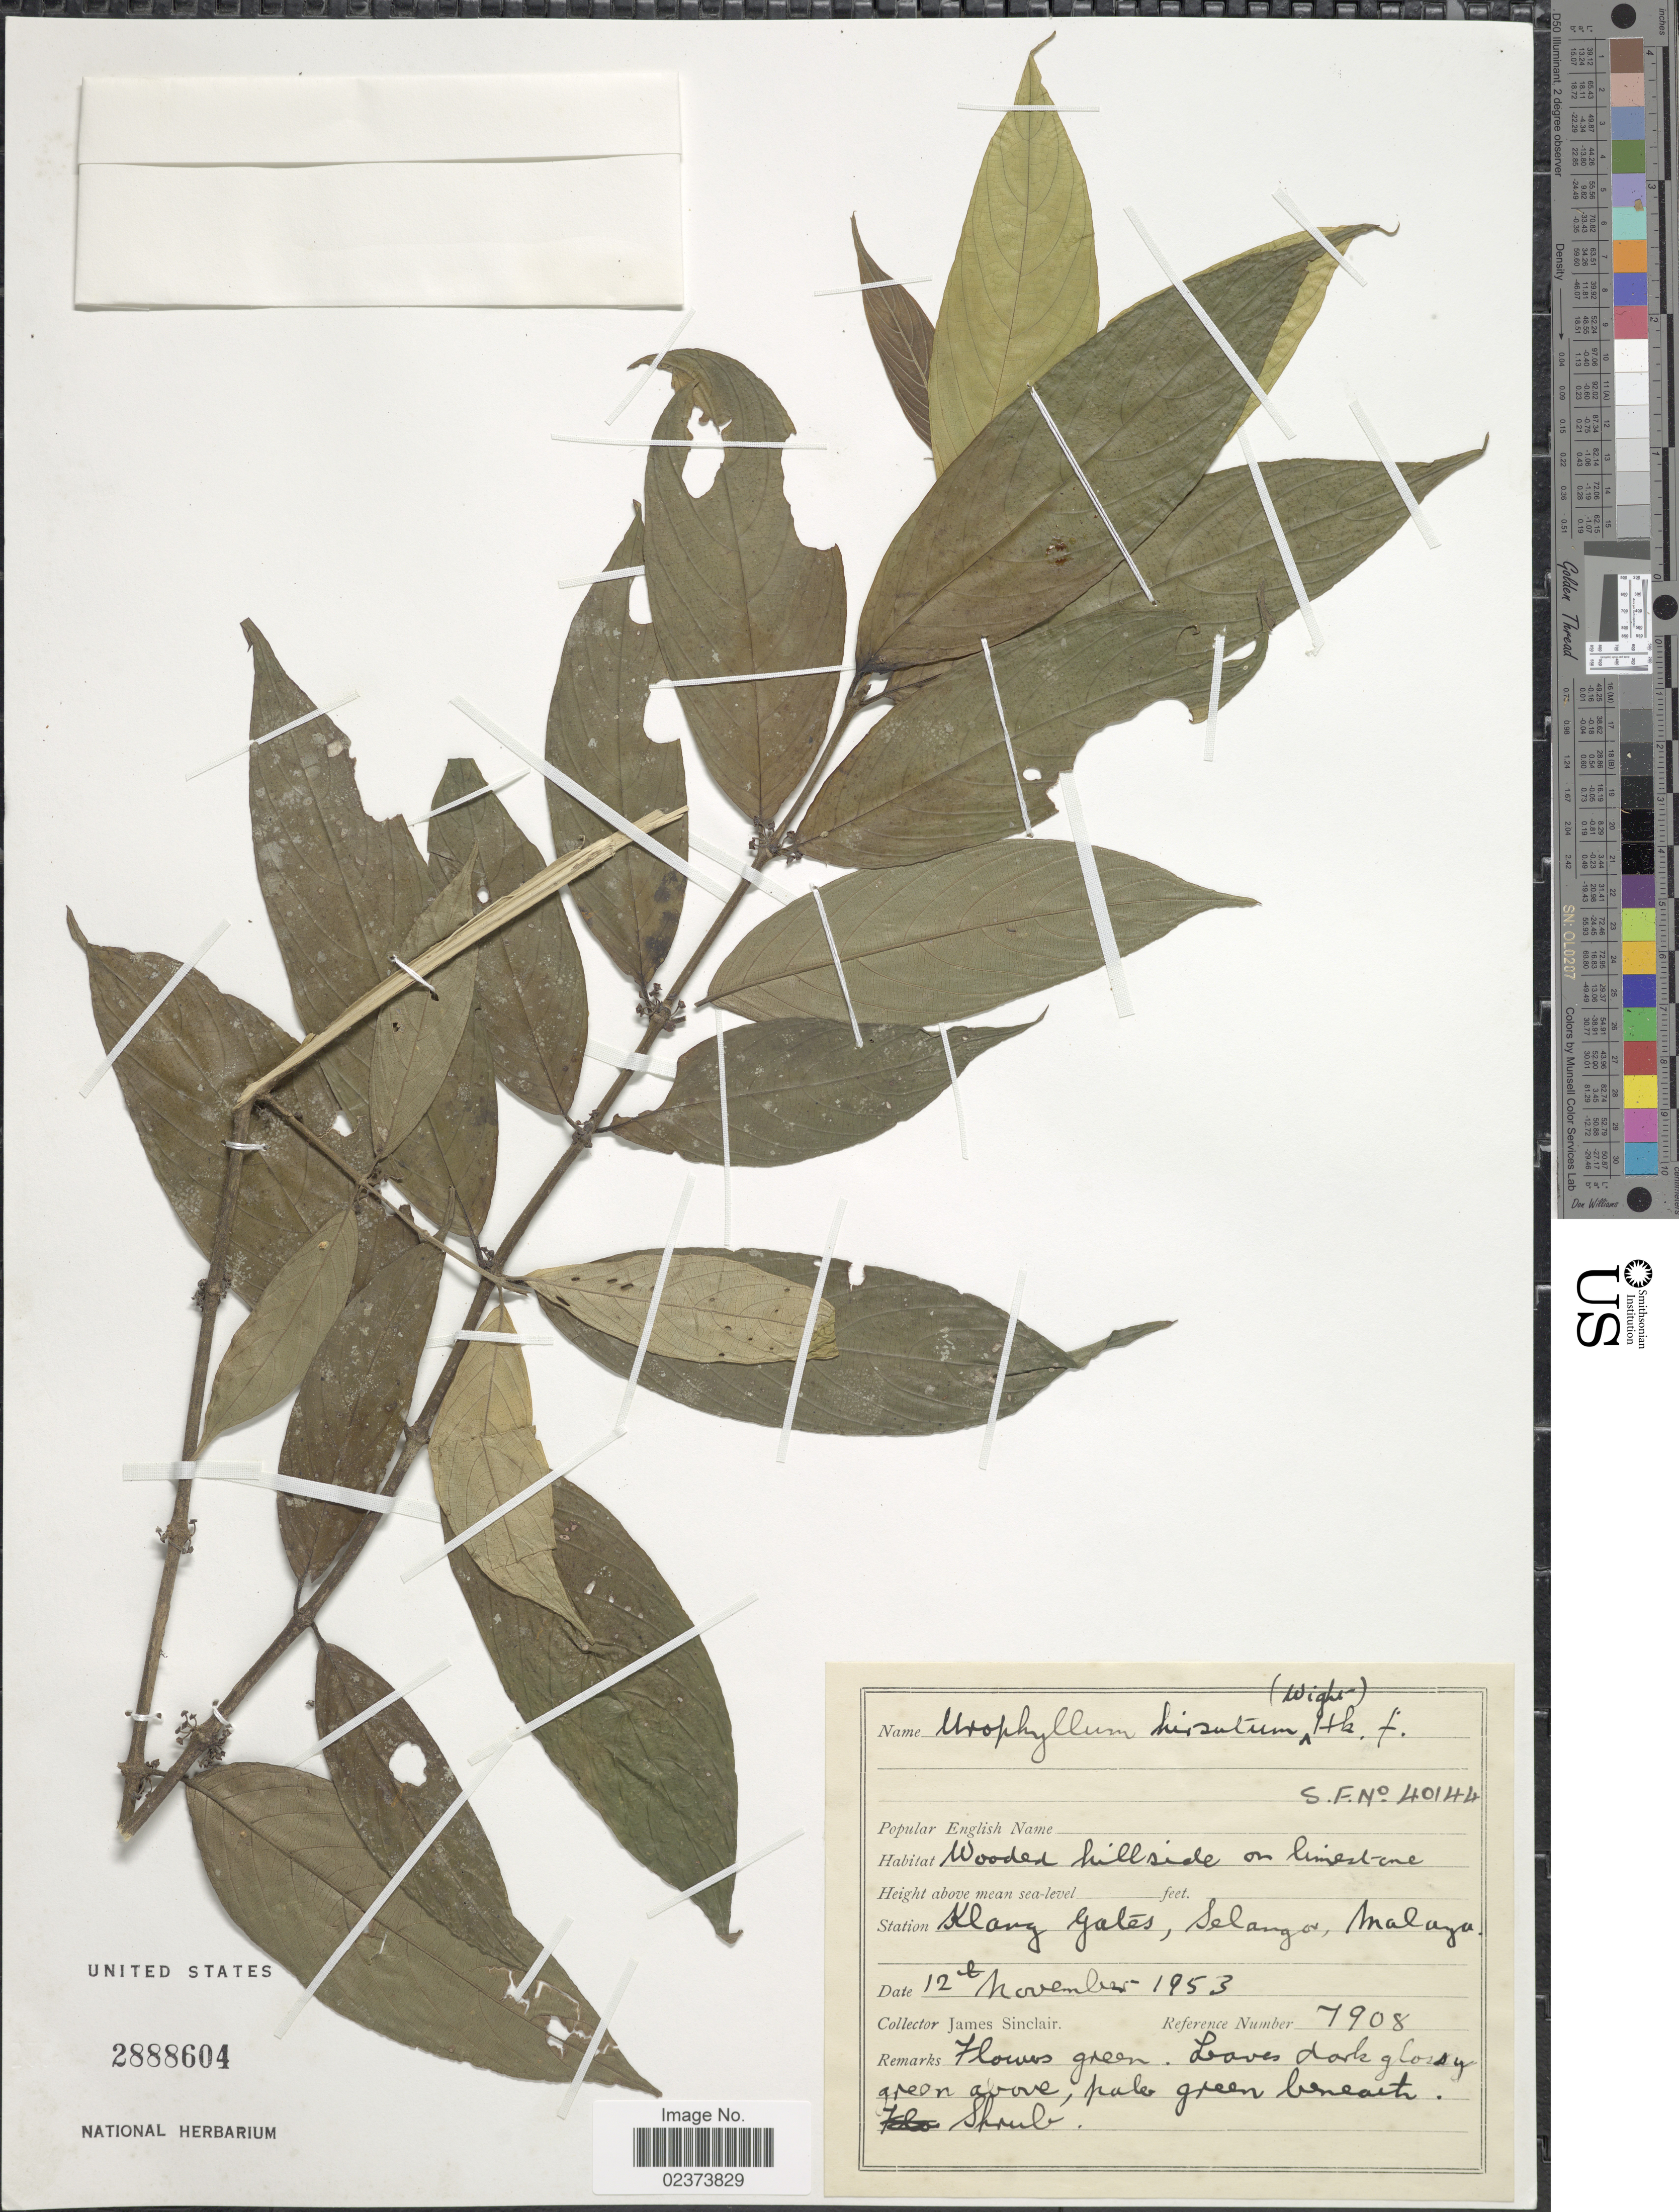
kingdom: Plantae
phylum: Tracheophyta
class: Magnoliopsida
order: Gentianales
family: Rubiaceae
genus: Urophyllum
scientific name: Urophyllum hirsutum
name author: Hook. f.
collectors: J. Sinclair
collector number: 7908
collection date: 1953-11-12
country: Malaysia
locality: Klang Gates, Selanga, Malaya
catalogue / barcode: US 2888604